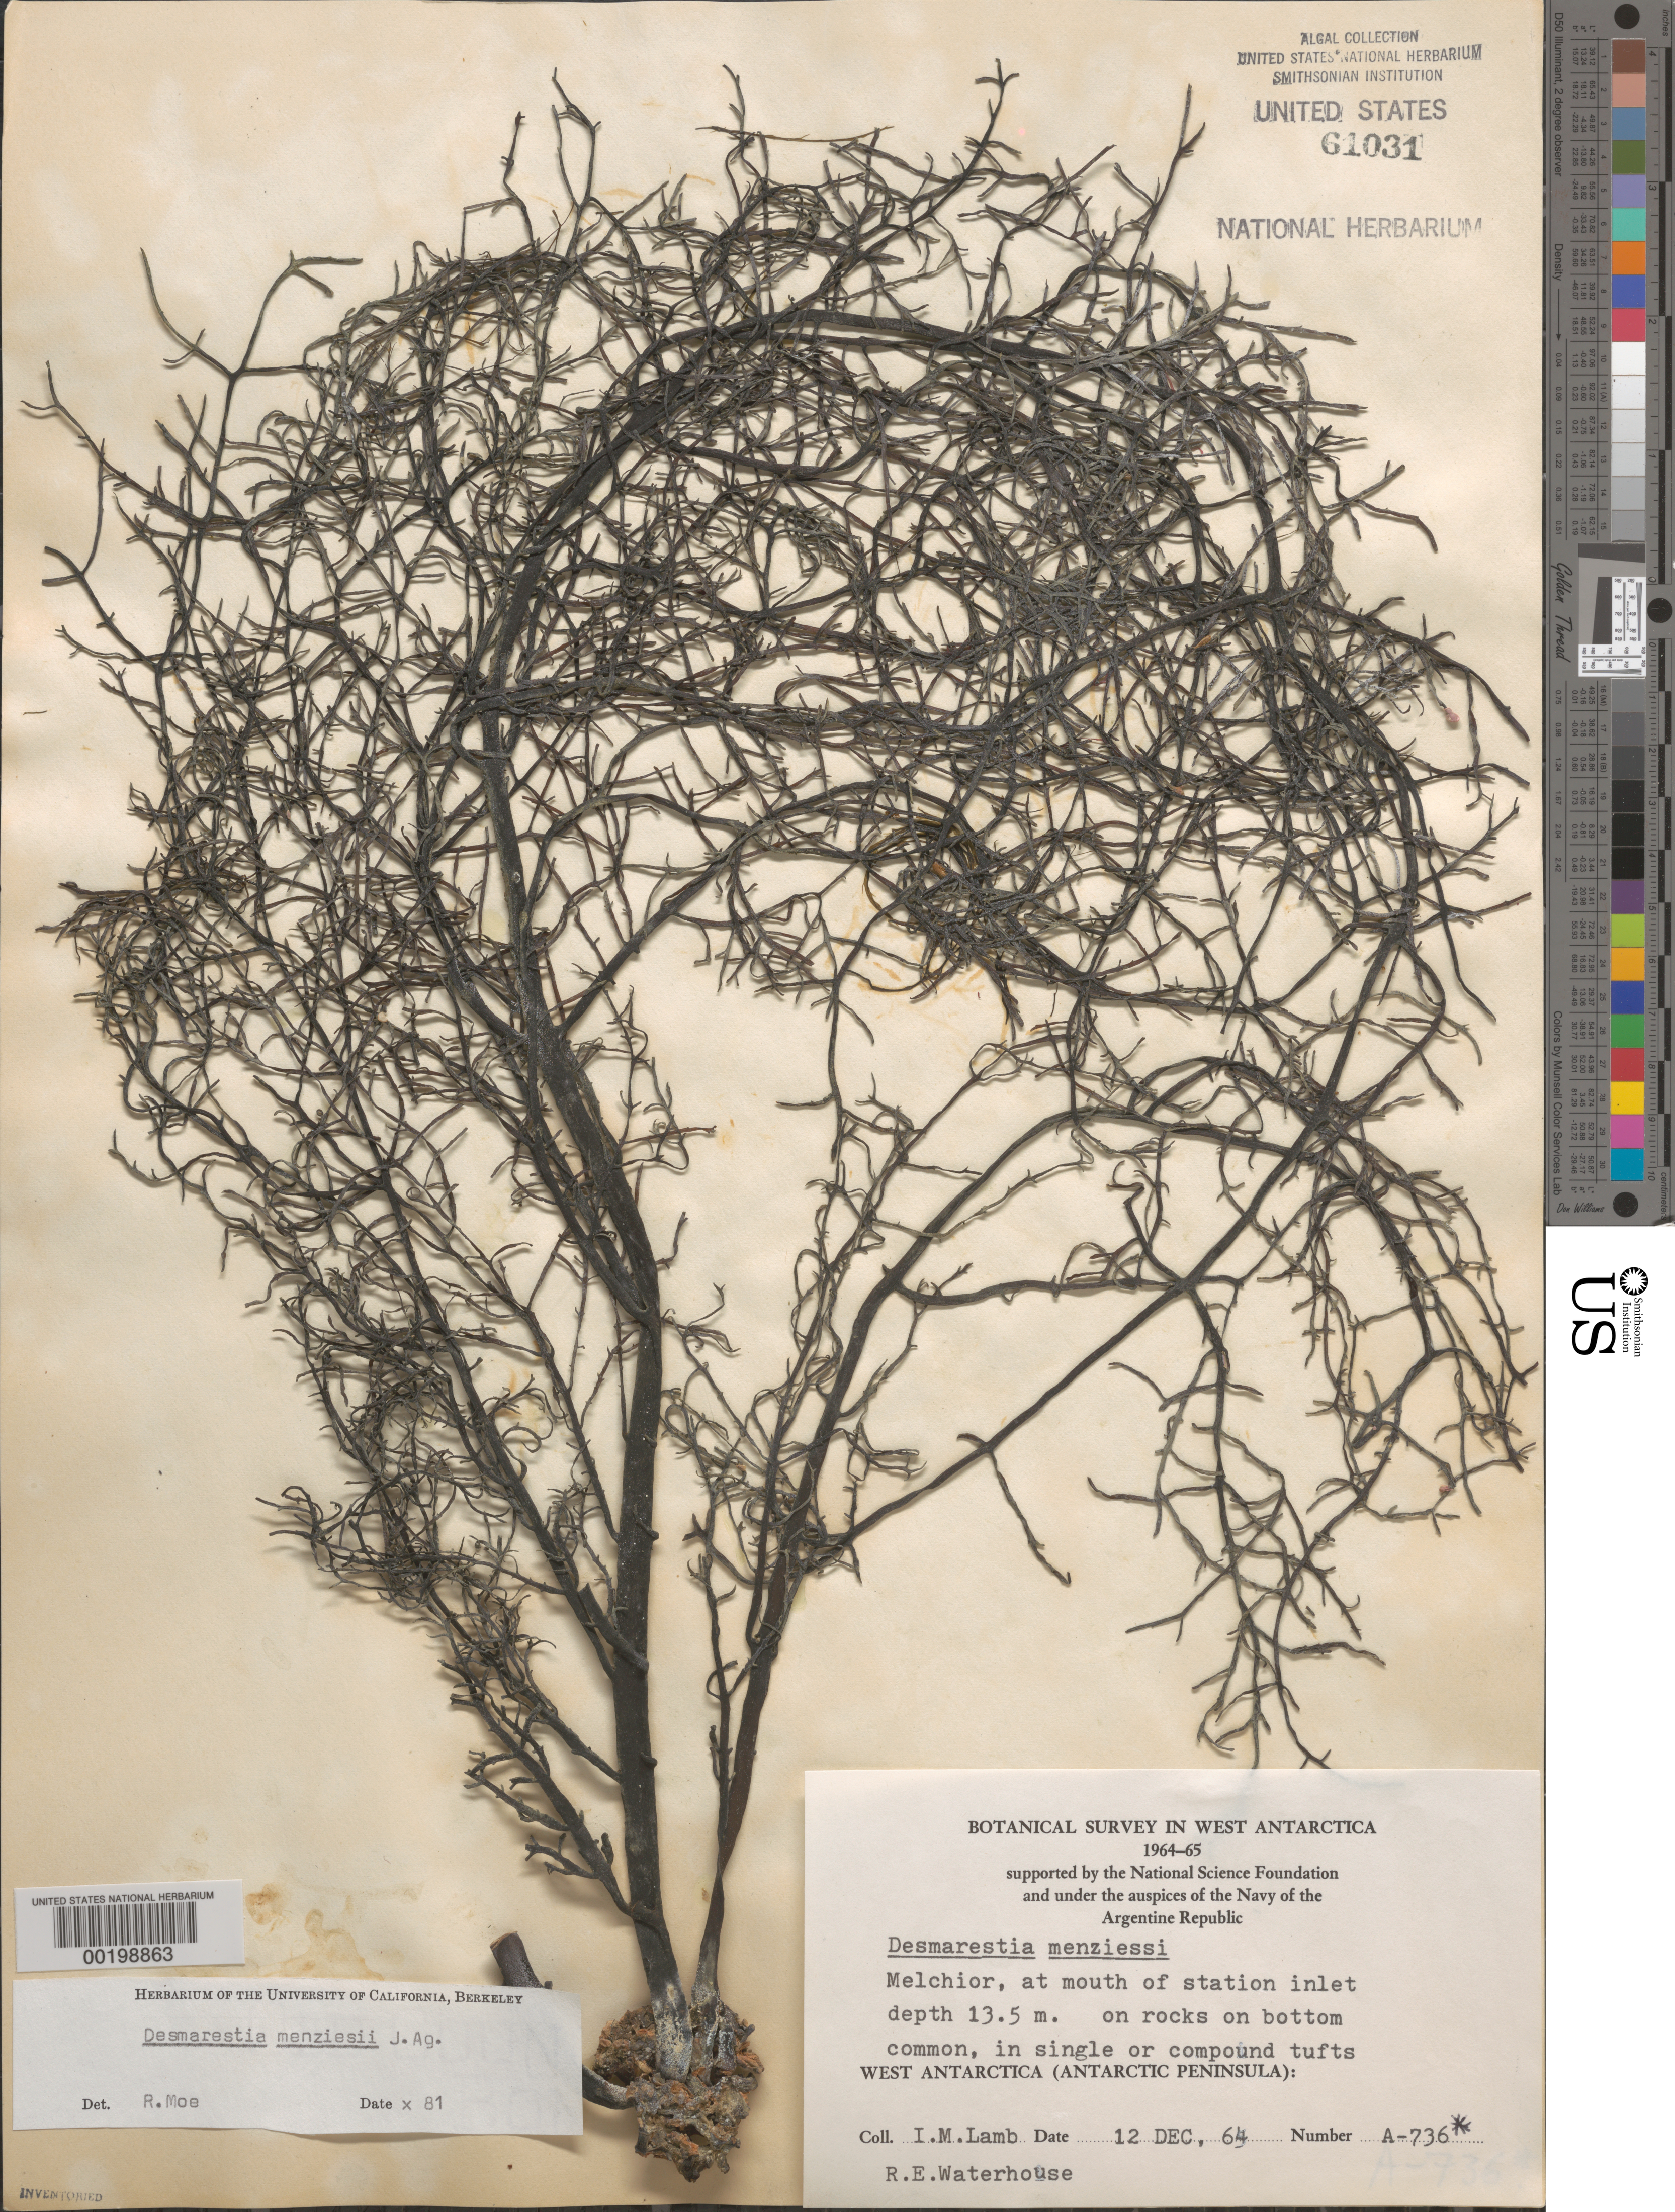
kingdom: Chromista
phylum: Ochrophyta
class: Phaeophyceae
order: Desmarestiales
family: Desmarestiaceae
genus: Desmarestia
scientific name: Desmarestia menziesii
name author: J. Agardh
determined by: Moe, R. L.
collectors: I. M. Lamb & R. Waterhouse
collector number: A-736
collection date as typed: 12 Dec 1964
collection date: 1964-12-12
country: Antarctica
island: Gamma Island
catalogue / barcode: US 61031